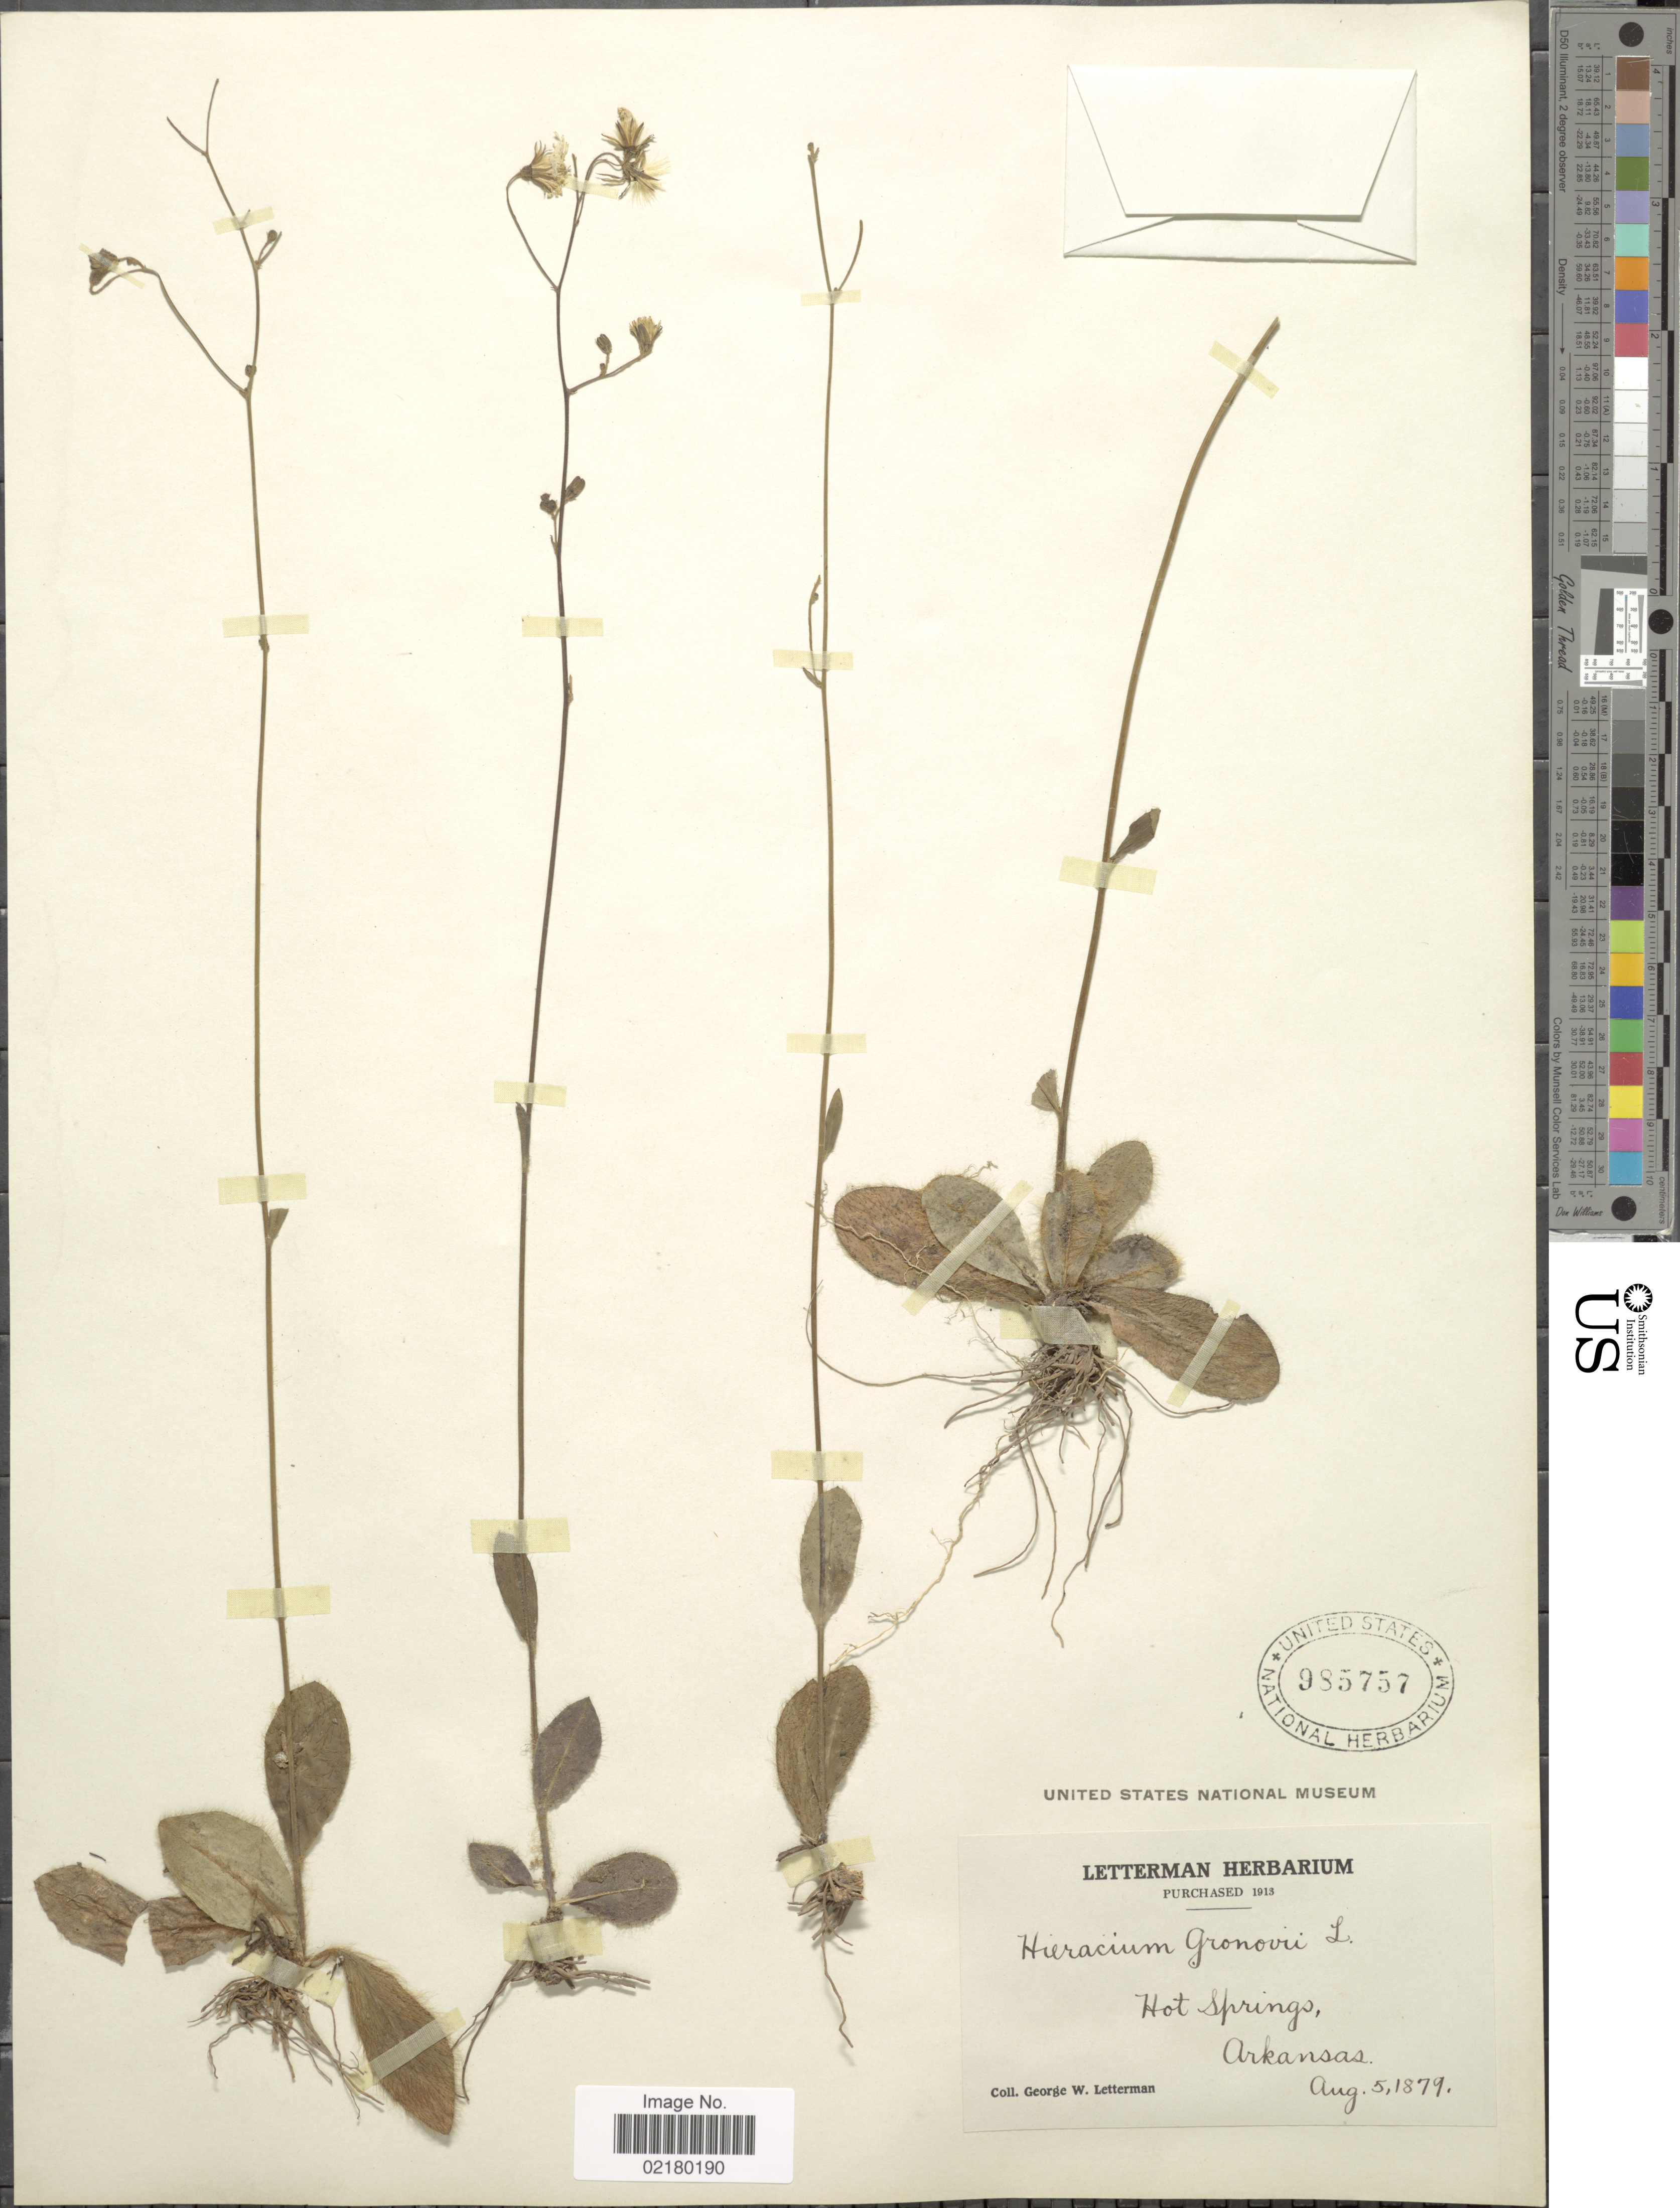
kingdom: Plantae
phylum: Tracheophyta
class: Magnoliopsida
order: Asterales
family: Asteraceae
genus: Hieracium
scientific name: Hieracium gronovii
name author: L.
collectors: G. W. Letterman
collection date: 1879-08-05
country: United States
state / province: Arkansas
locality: Hot Springs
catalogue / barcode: US 985757